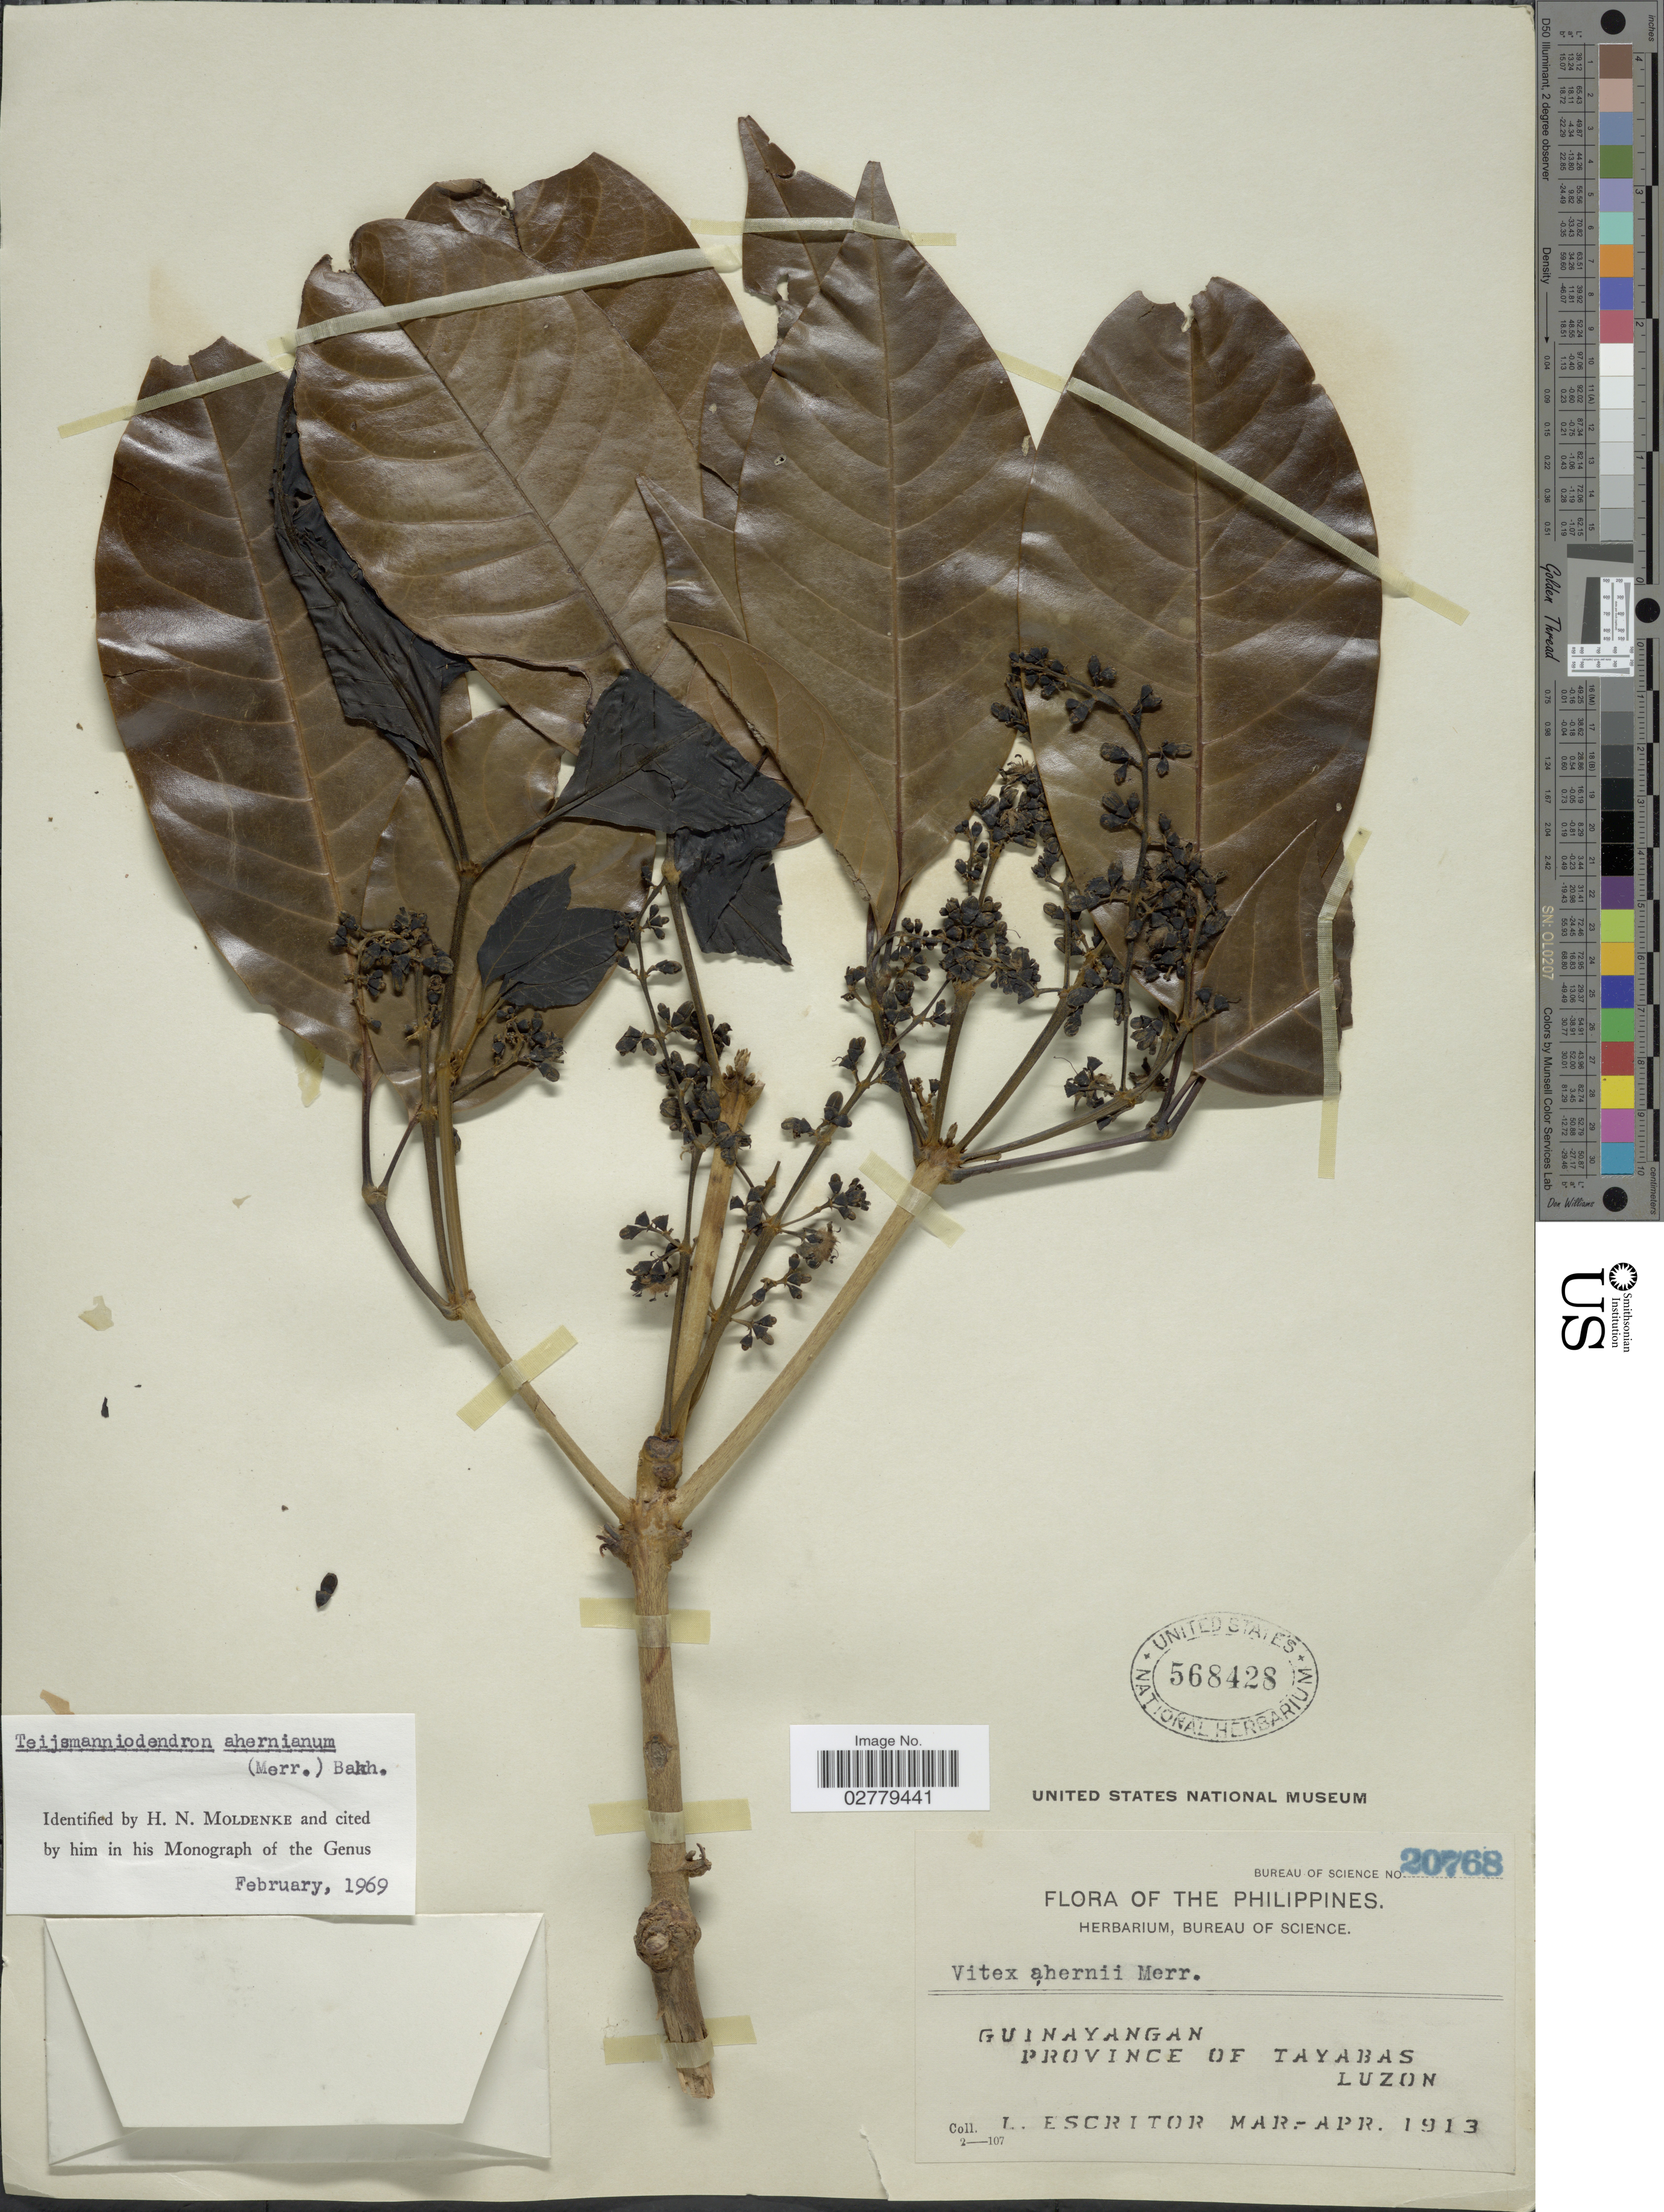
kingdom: Plantae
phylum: Tracheophyta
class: Magnoliopsida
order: Lamiales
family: Lamiaceae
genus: Teijsmanniodendron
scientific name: Teijsmanniodendron ahernianum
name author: (Merr.) Bakh.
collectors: L. Escritor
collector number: Bureau of Science 20768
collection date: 1913-03/1913-04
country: Philippines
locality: Guinayangan. Province of Tayabas. Luzon.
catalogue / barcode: US 568428